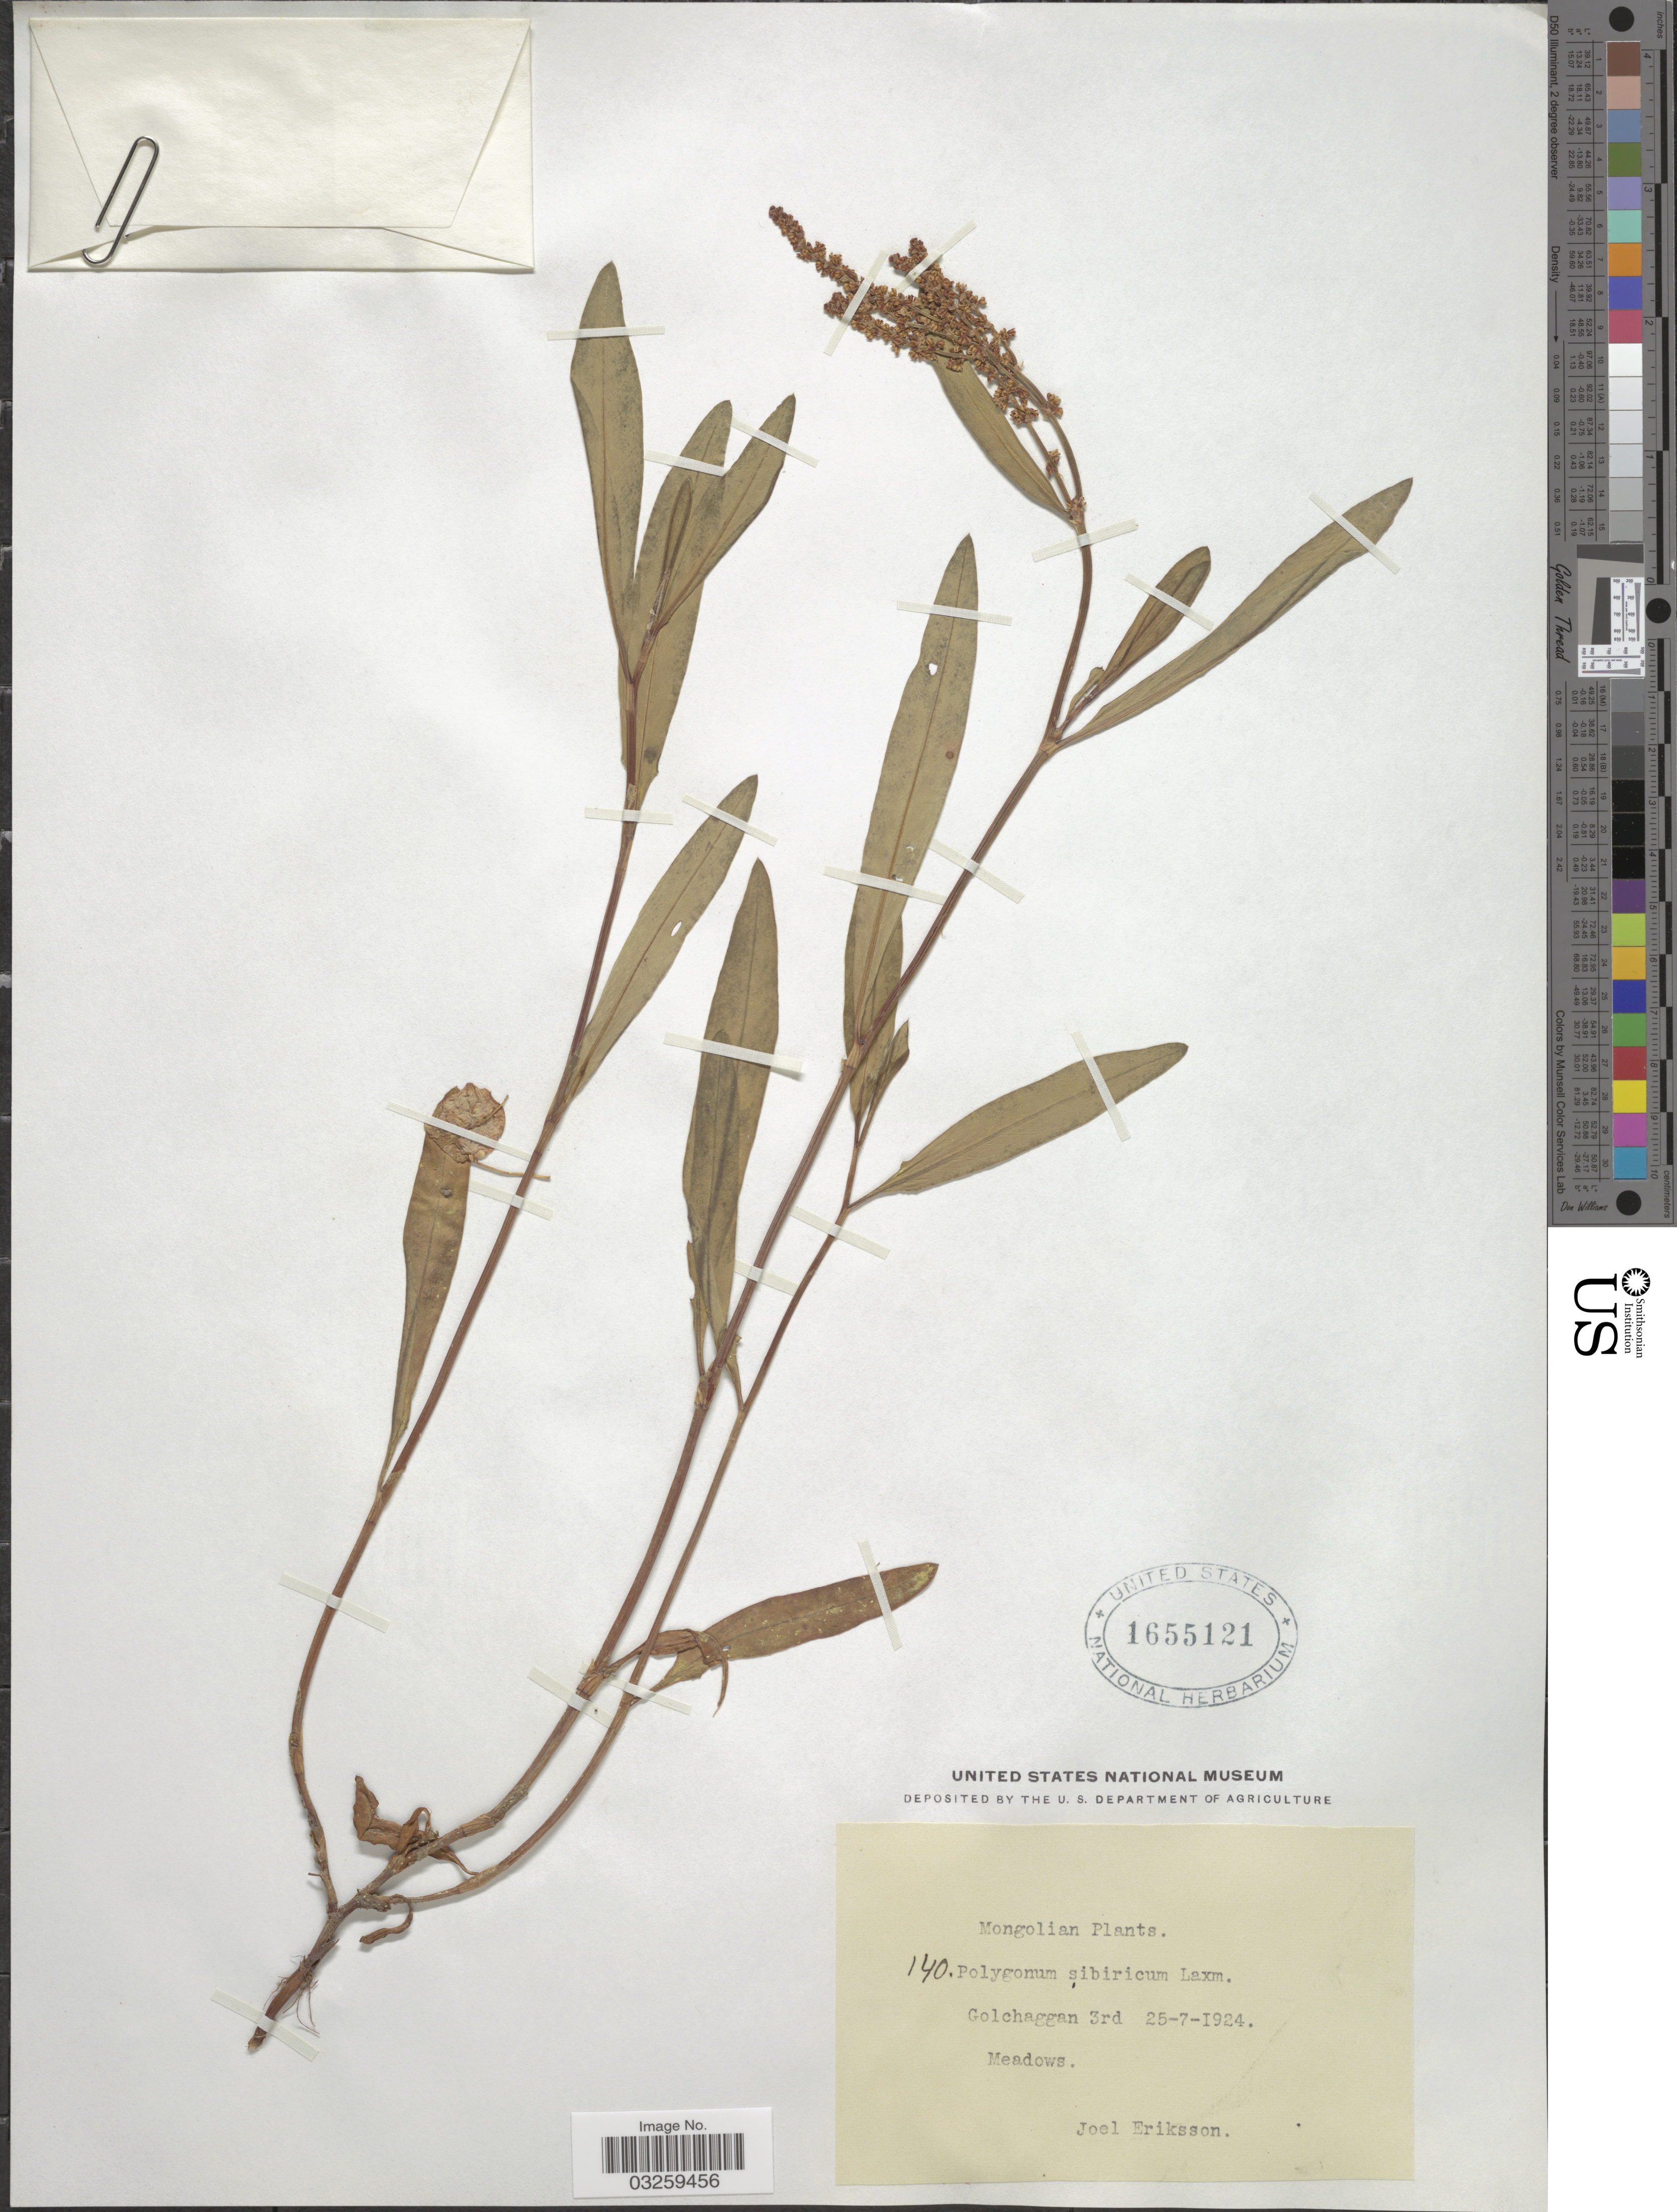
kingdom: Plantae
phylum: Tracheophyta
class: Magnoliopsida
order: Caryophyllales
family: Polygonaceae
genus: Knorringia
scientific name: Knorringia sibirica subsp. sibirica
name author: (Laxm.) Tzvelev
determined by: Strong, Mark T., (BOT), Smithsonian Institution - National Museum of Natural History (UNITED STATES)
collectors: J. Eriksson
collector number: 140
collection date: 1924-07-25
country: Mongolia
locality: Mongolian, Golchaggan 3rd.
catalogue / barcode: US 1655121